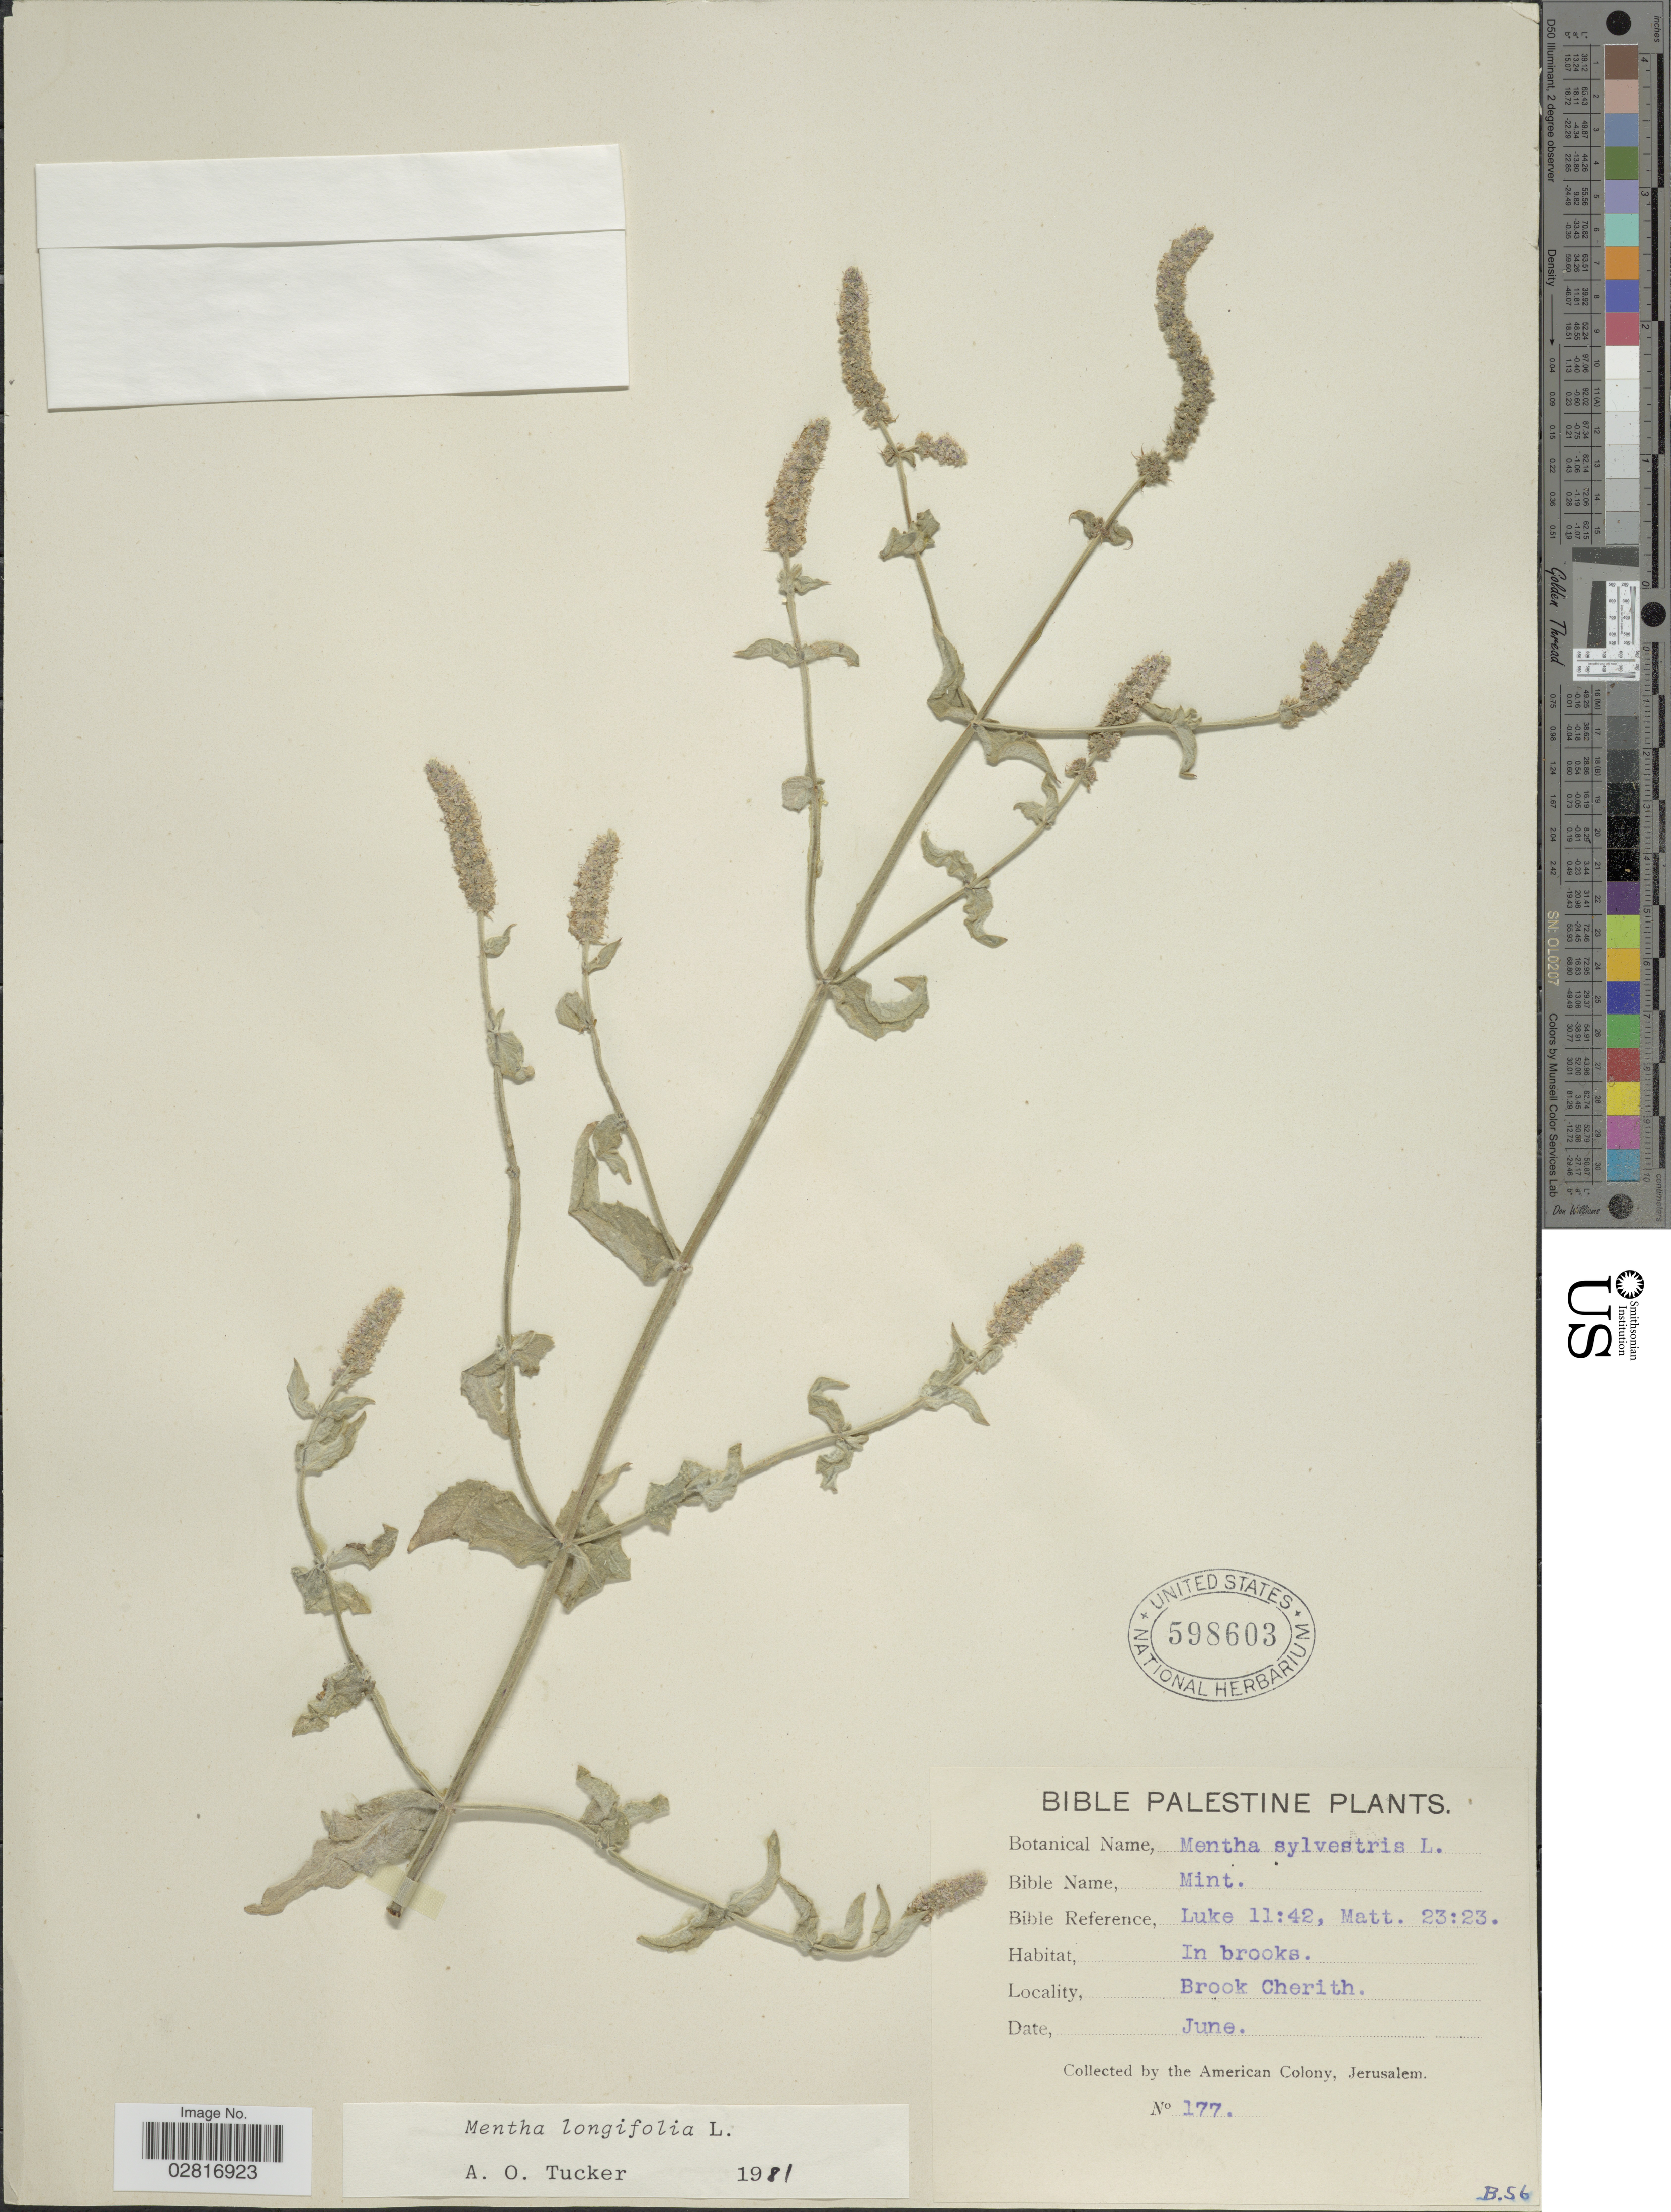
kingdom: Plantae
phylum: Tracheophyta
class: Magnoliopsida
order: Lamiales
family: Lamiaceae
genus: Mentha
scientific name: Mentha longifolia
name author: (L.) L.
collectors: American Colony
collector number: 177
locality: Bible Palestine, Brook Cherith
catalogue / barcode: US 598603